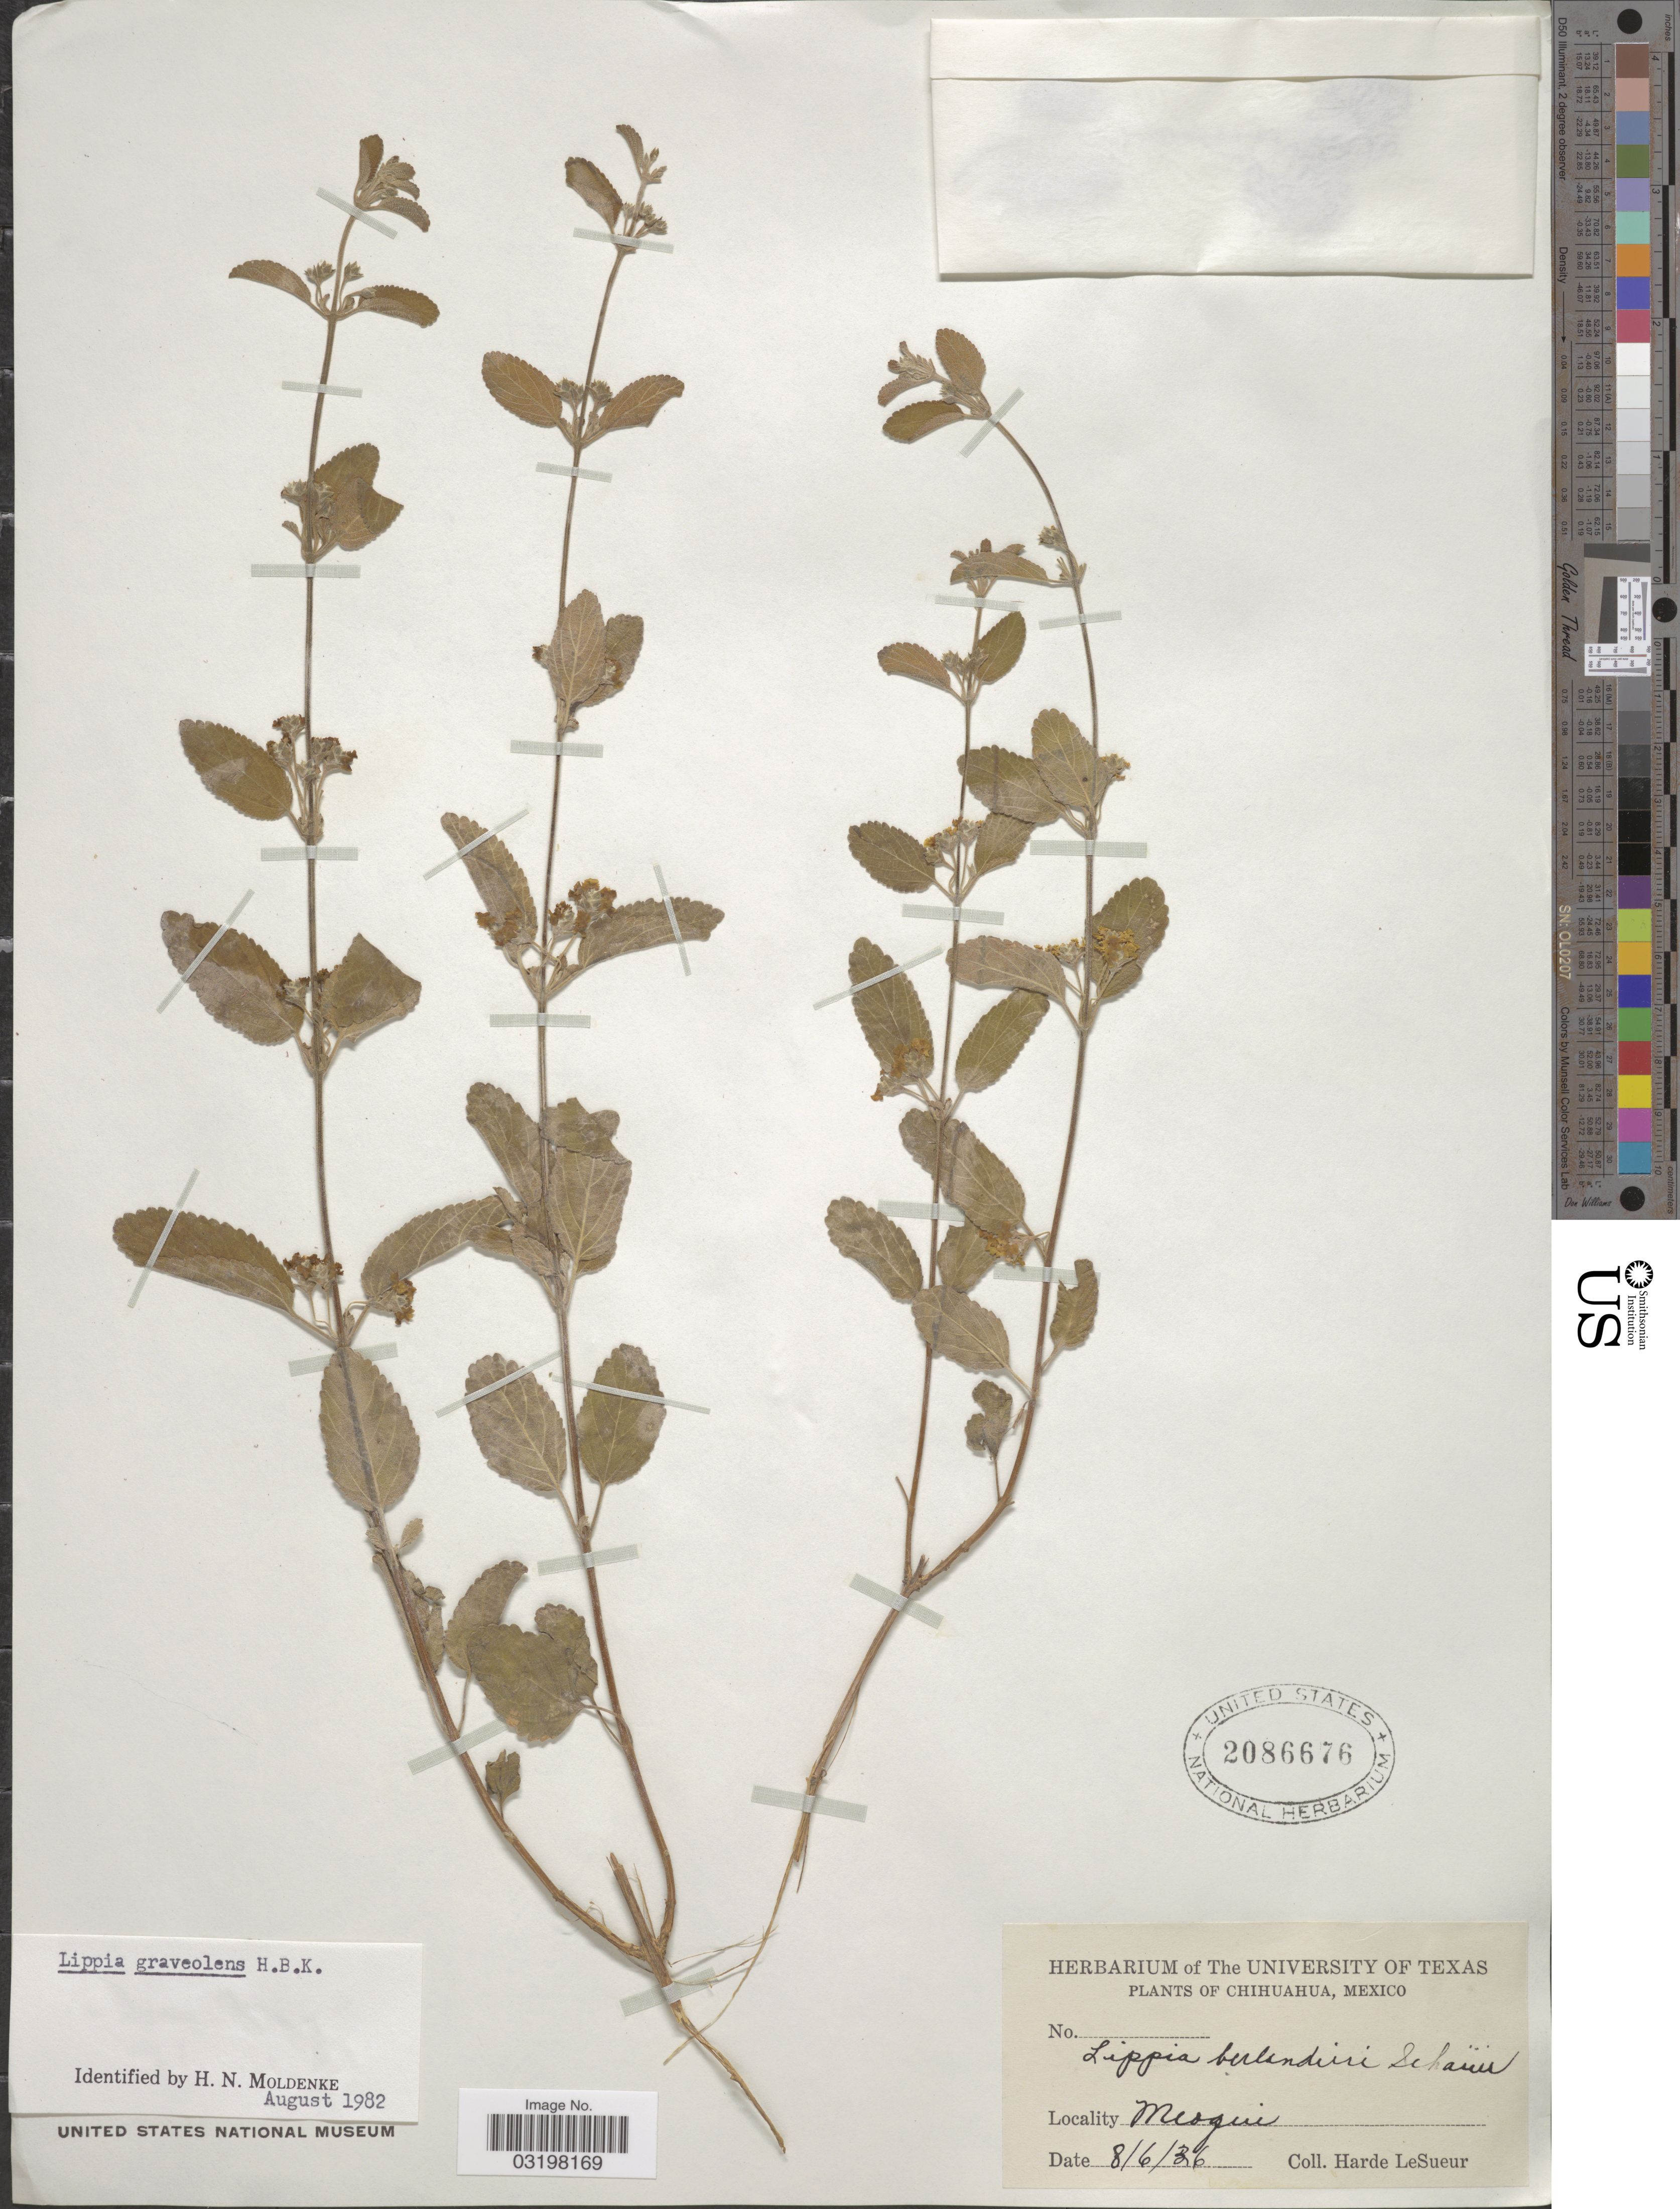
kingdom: Plantae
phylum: Tracheophyta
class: Magnoliopsida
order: Lamiales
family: Verbenaceae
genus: Lippia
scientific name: Lippia graveolens f. graveolens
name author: Kunth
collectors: H. LeSueur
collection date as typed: Transcribed d/m/y: 8/6/36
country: Mexico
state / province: Chihuahua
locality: Mesqui.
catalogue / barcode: US 2086676